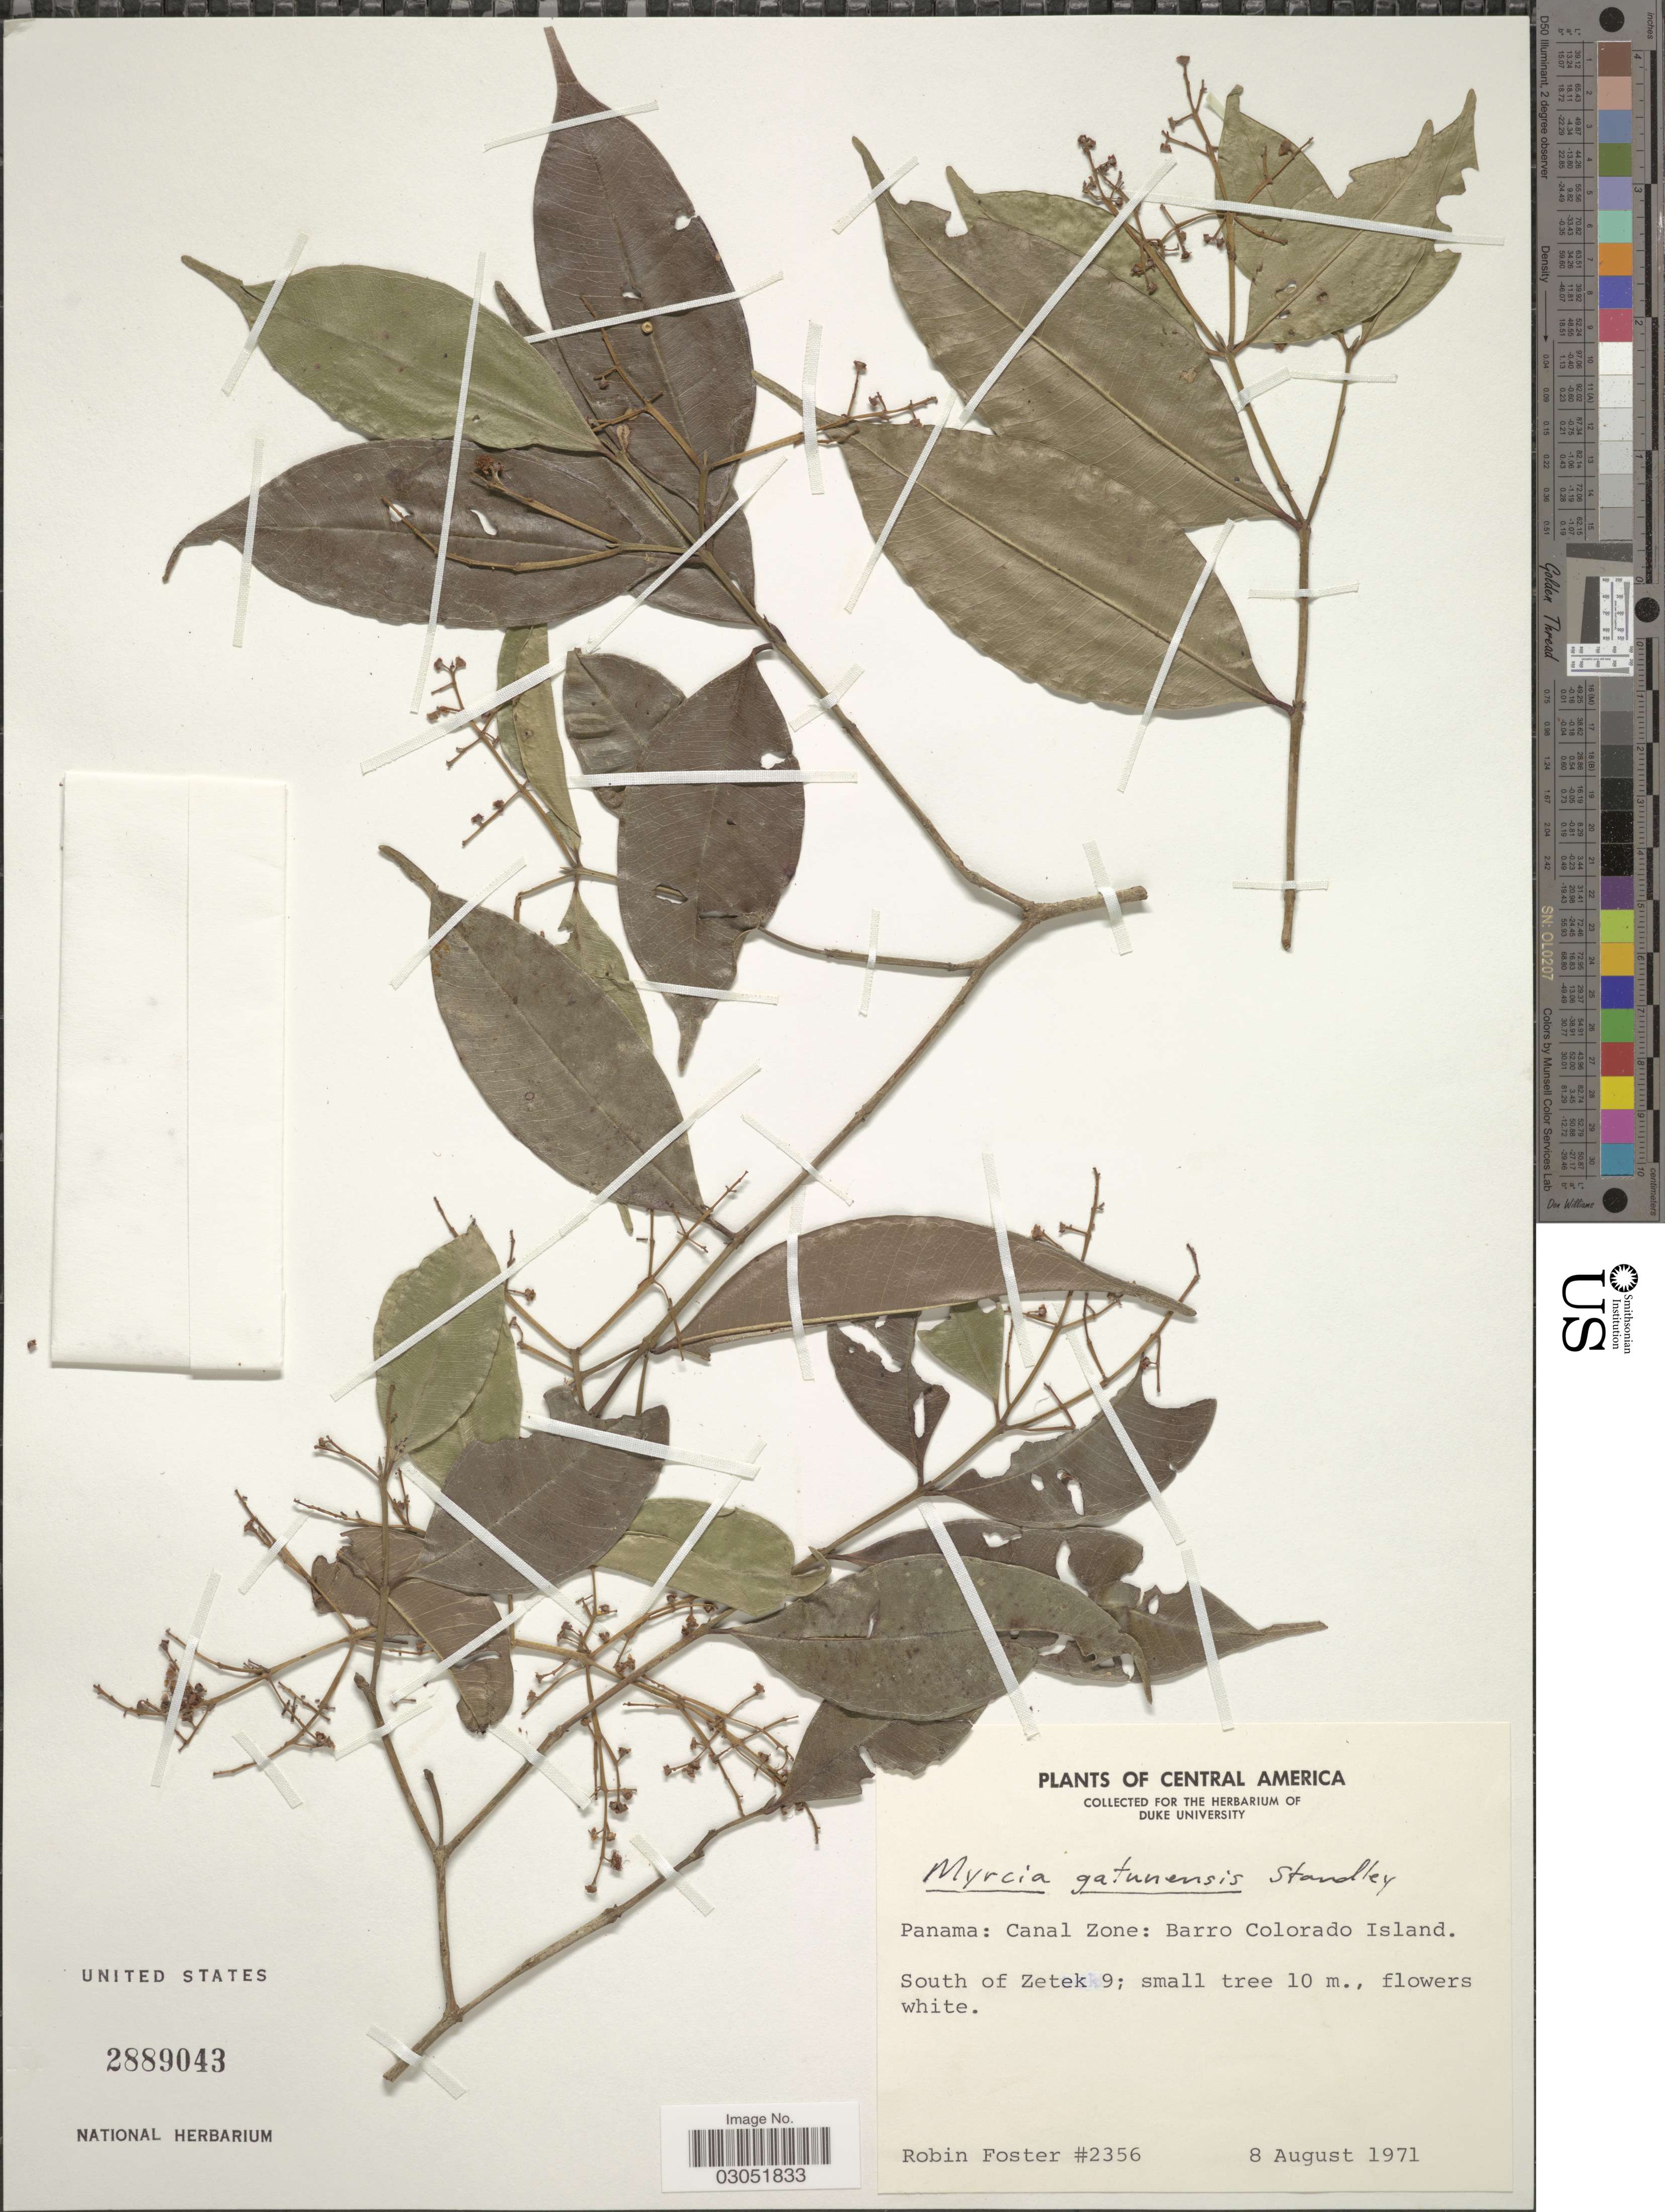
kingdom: Plantae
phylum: Tracheophyta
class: Magnoliopsida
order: Myrtales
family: Myrtaceae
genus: Myrcia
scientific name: Myrcia gatunensis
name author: Standl.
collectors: R. B. Foster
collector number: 2356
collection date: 1971-08-08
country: Panama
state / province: Panamá Oeste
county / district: Canal Zone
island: Barro Colorado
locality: Canal Zone: Barro Colorado Island. South of Zetek.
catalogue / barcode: US 2889043